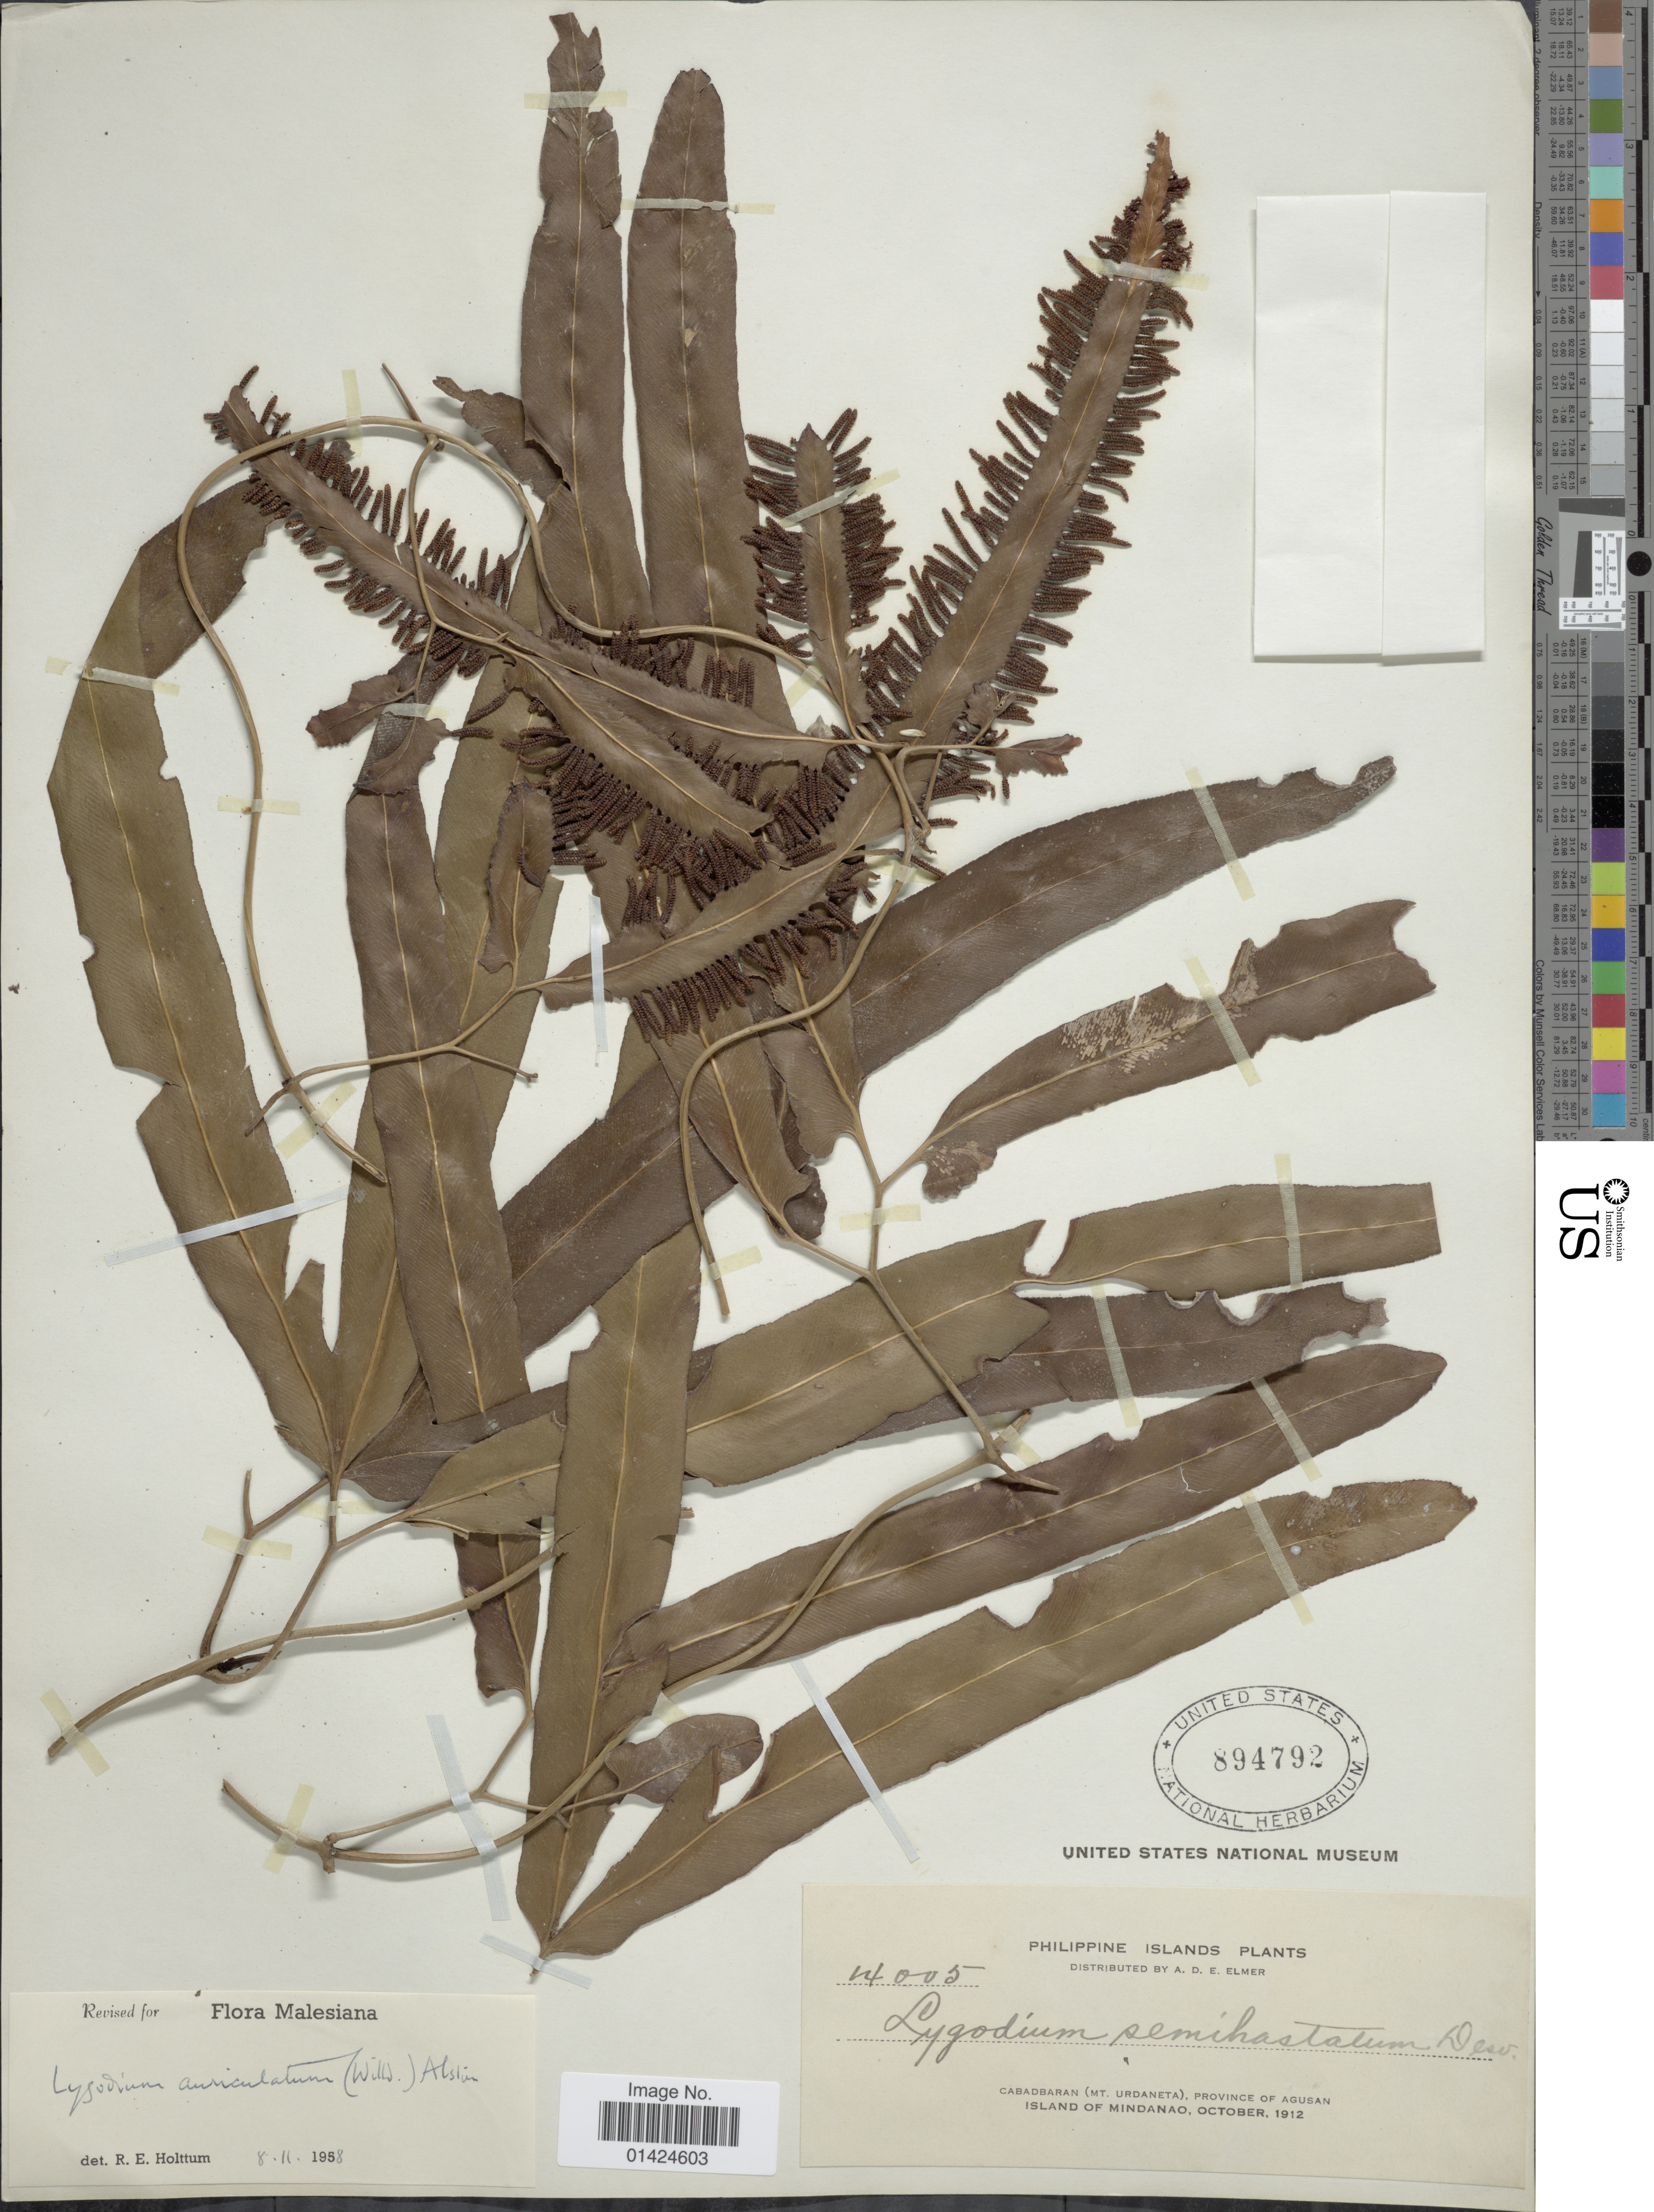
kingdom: Plantae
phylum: Tracheophyta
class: Polypodiopsida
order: Schizaeales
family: Lygodiaceae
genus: Lygodium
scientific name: Lygodium auriculatum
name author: (Willd.) Alston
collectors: A. D. E. Elmer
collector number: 14005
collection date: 1912-10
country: Philippines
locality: Cabadbaran (Mt. Urdaneta), province of Agusan. Island of Mindanao.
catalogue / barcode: US 894792